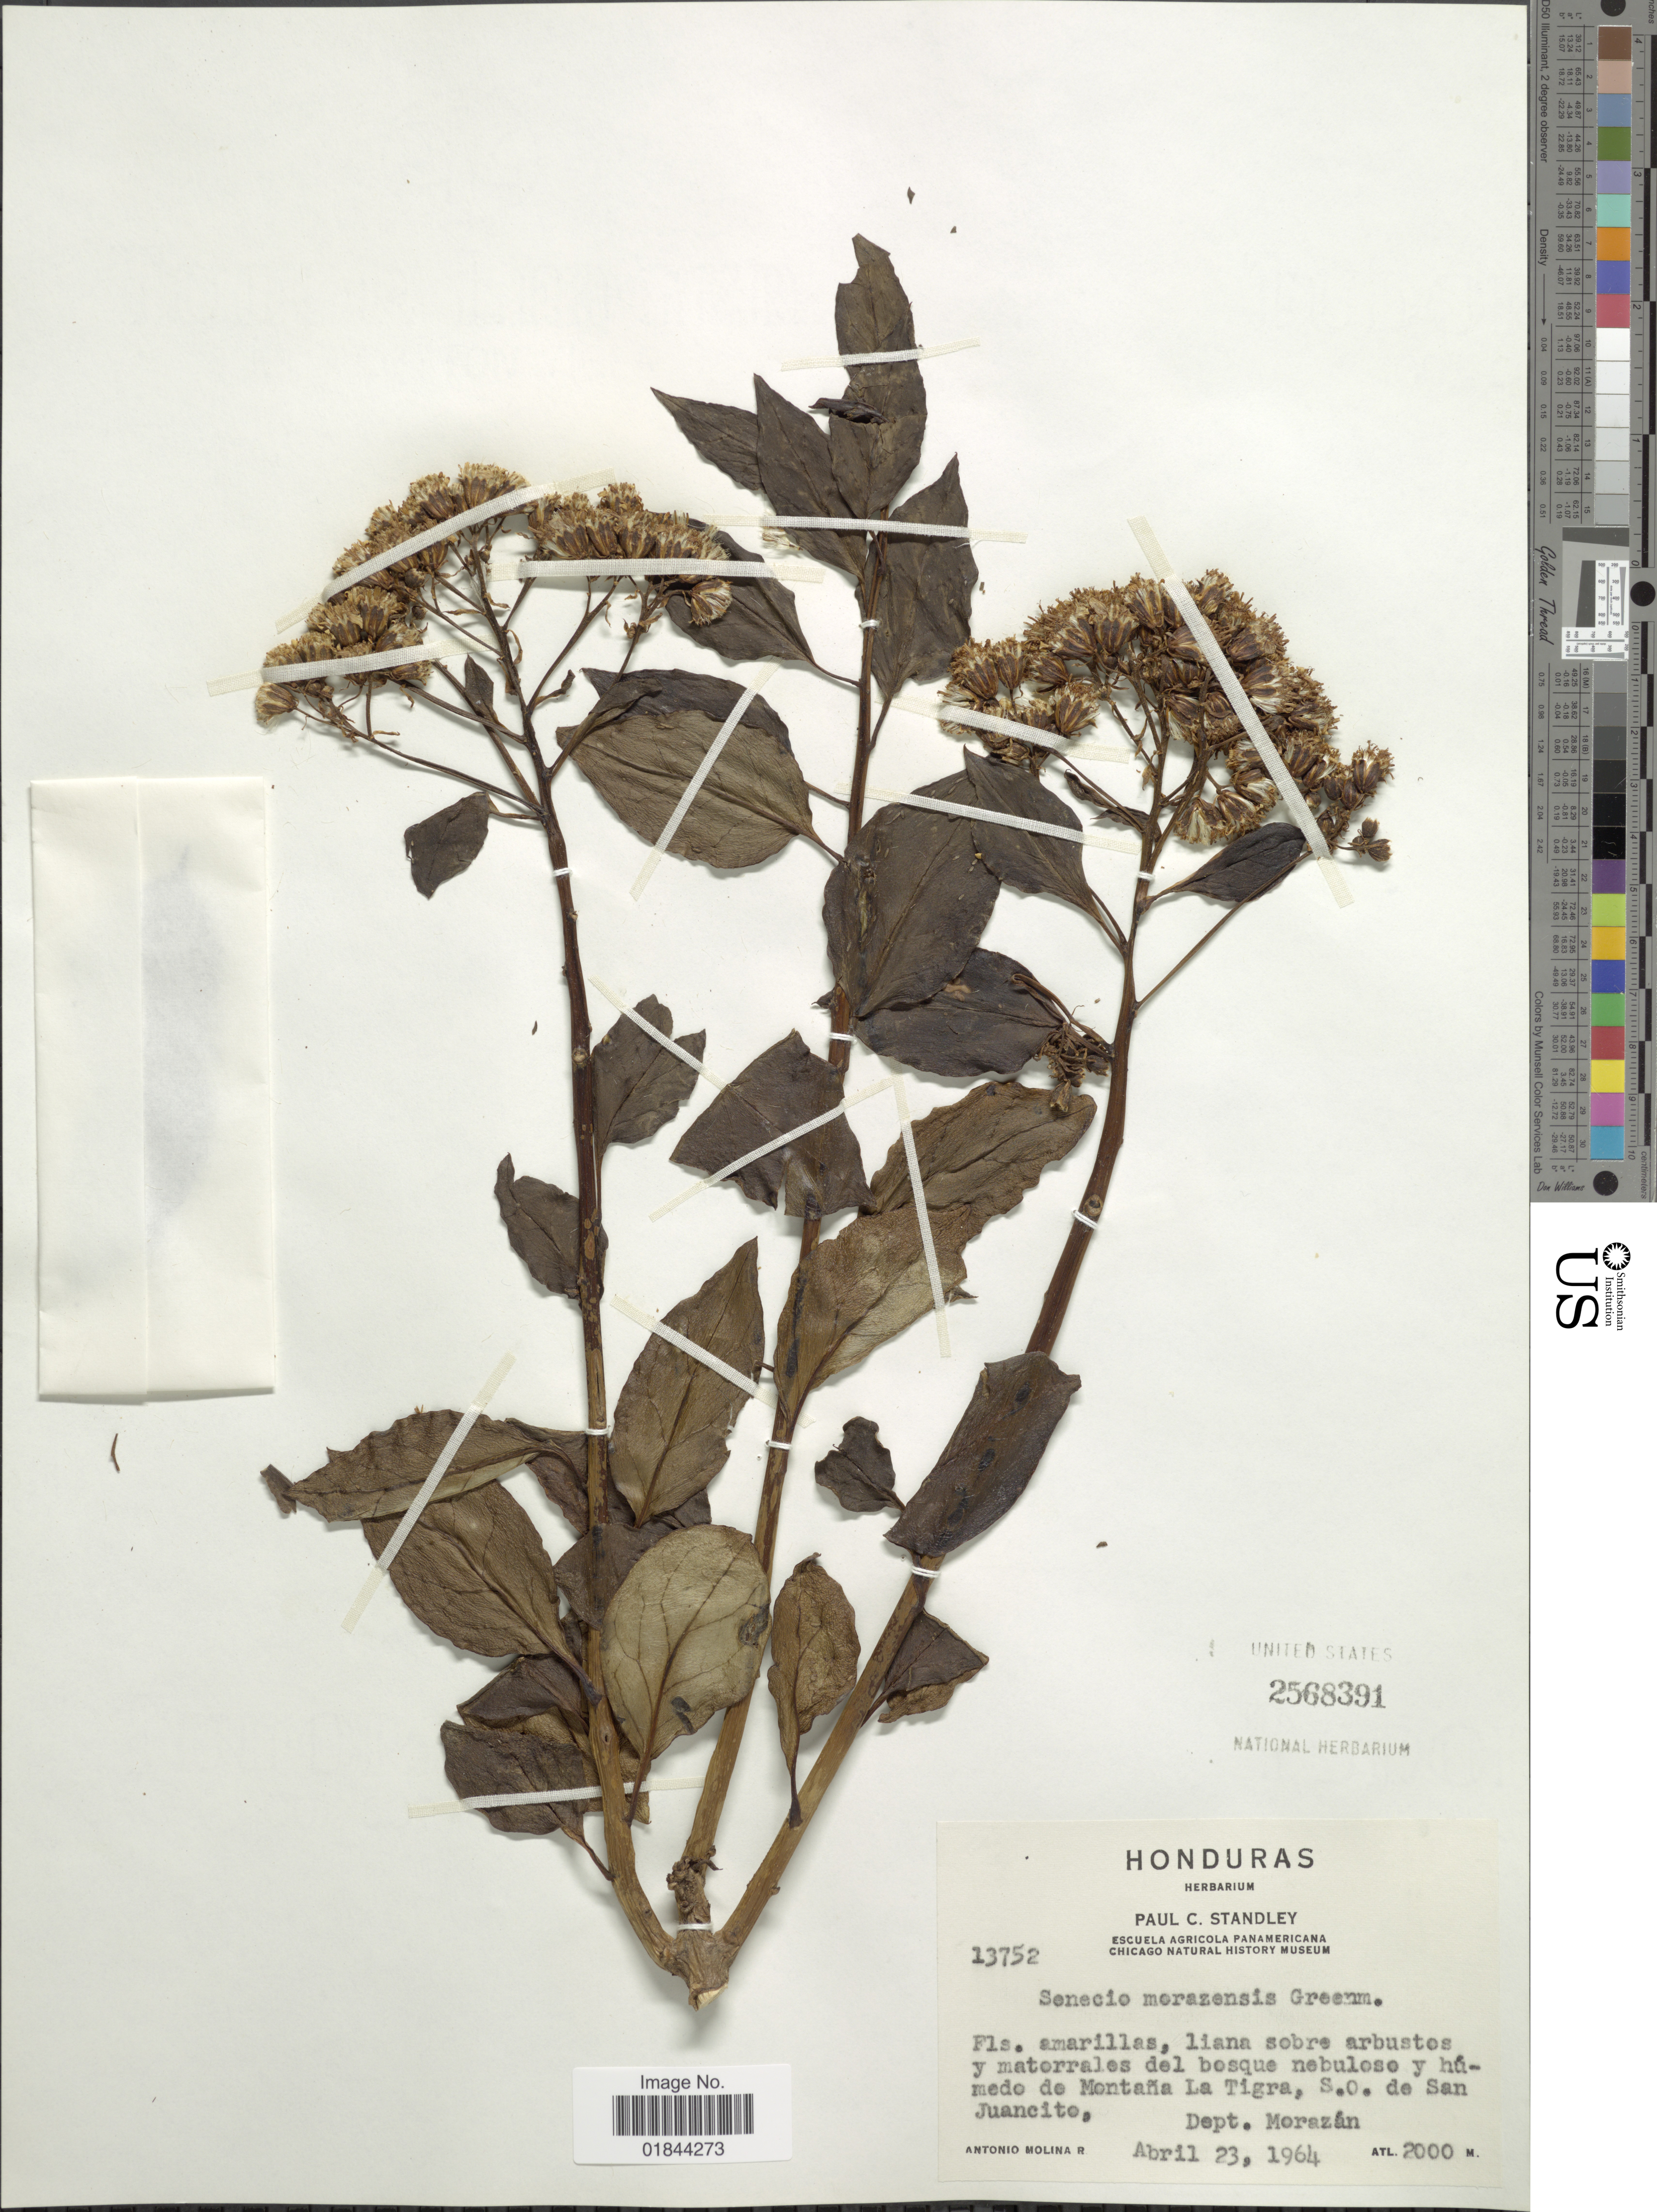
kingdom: Plantae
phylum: Tracheophyta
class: Magnoliopsida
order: Asterales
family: Asteraceae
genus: Pentacalia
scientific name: Pentacalia morazensis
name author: (Greenm.) H. Rob. & Cuatrec.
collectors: A. Molina R.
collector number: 13752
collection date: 1964-04-23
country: Honduras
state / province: Fco. Morazán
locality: Liana sobre arbustos y matorrales del bosque nebuloso y humedo de Montana La Tigra, S.O. de San Juancito, Dept. Morazan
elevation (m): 2000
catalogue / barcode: US 2568391